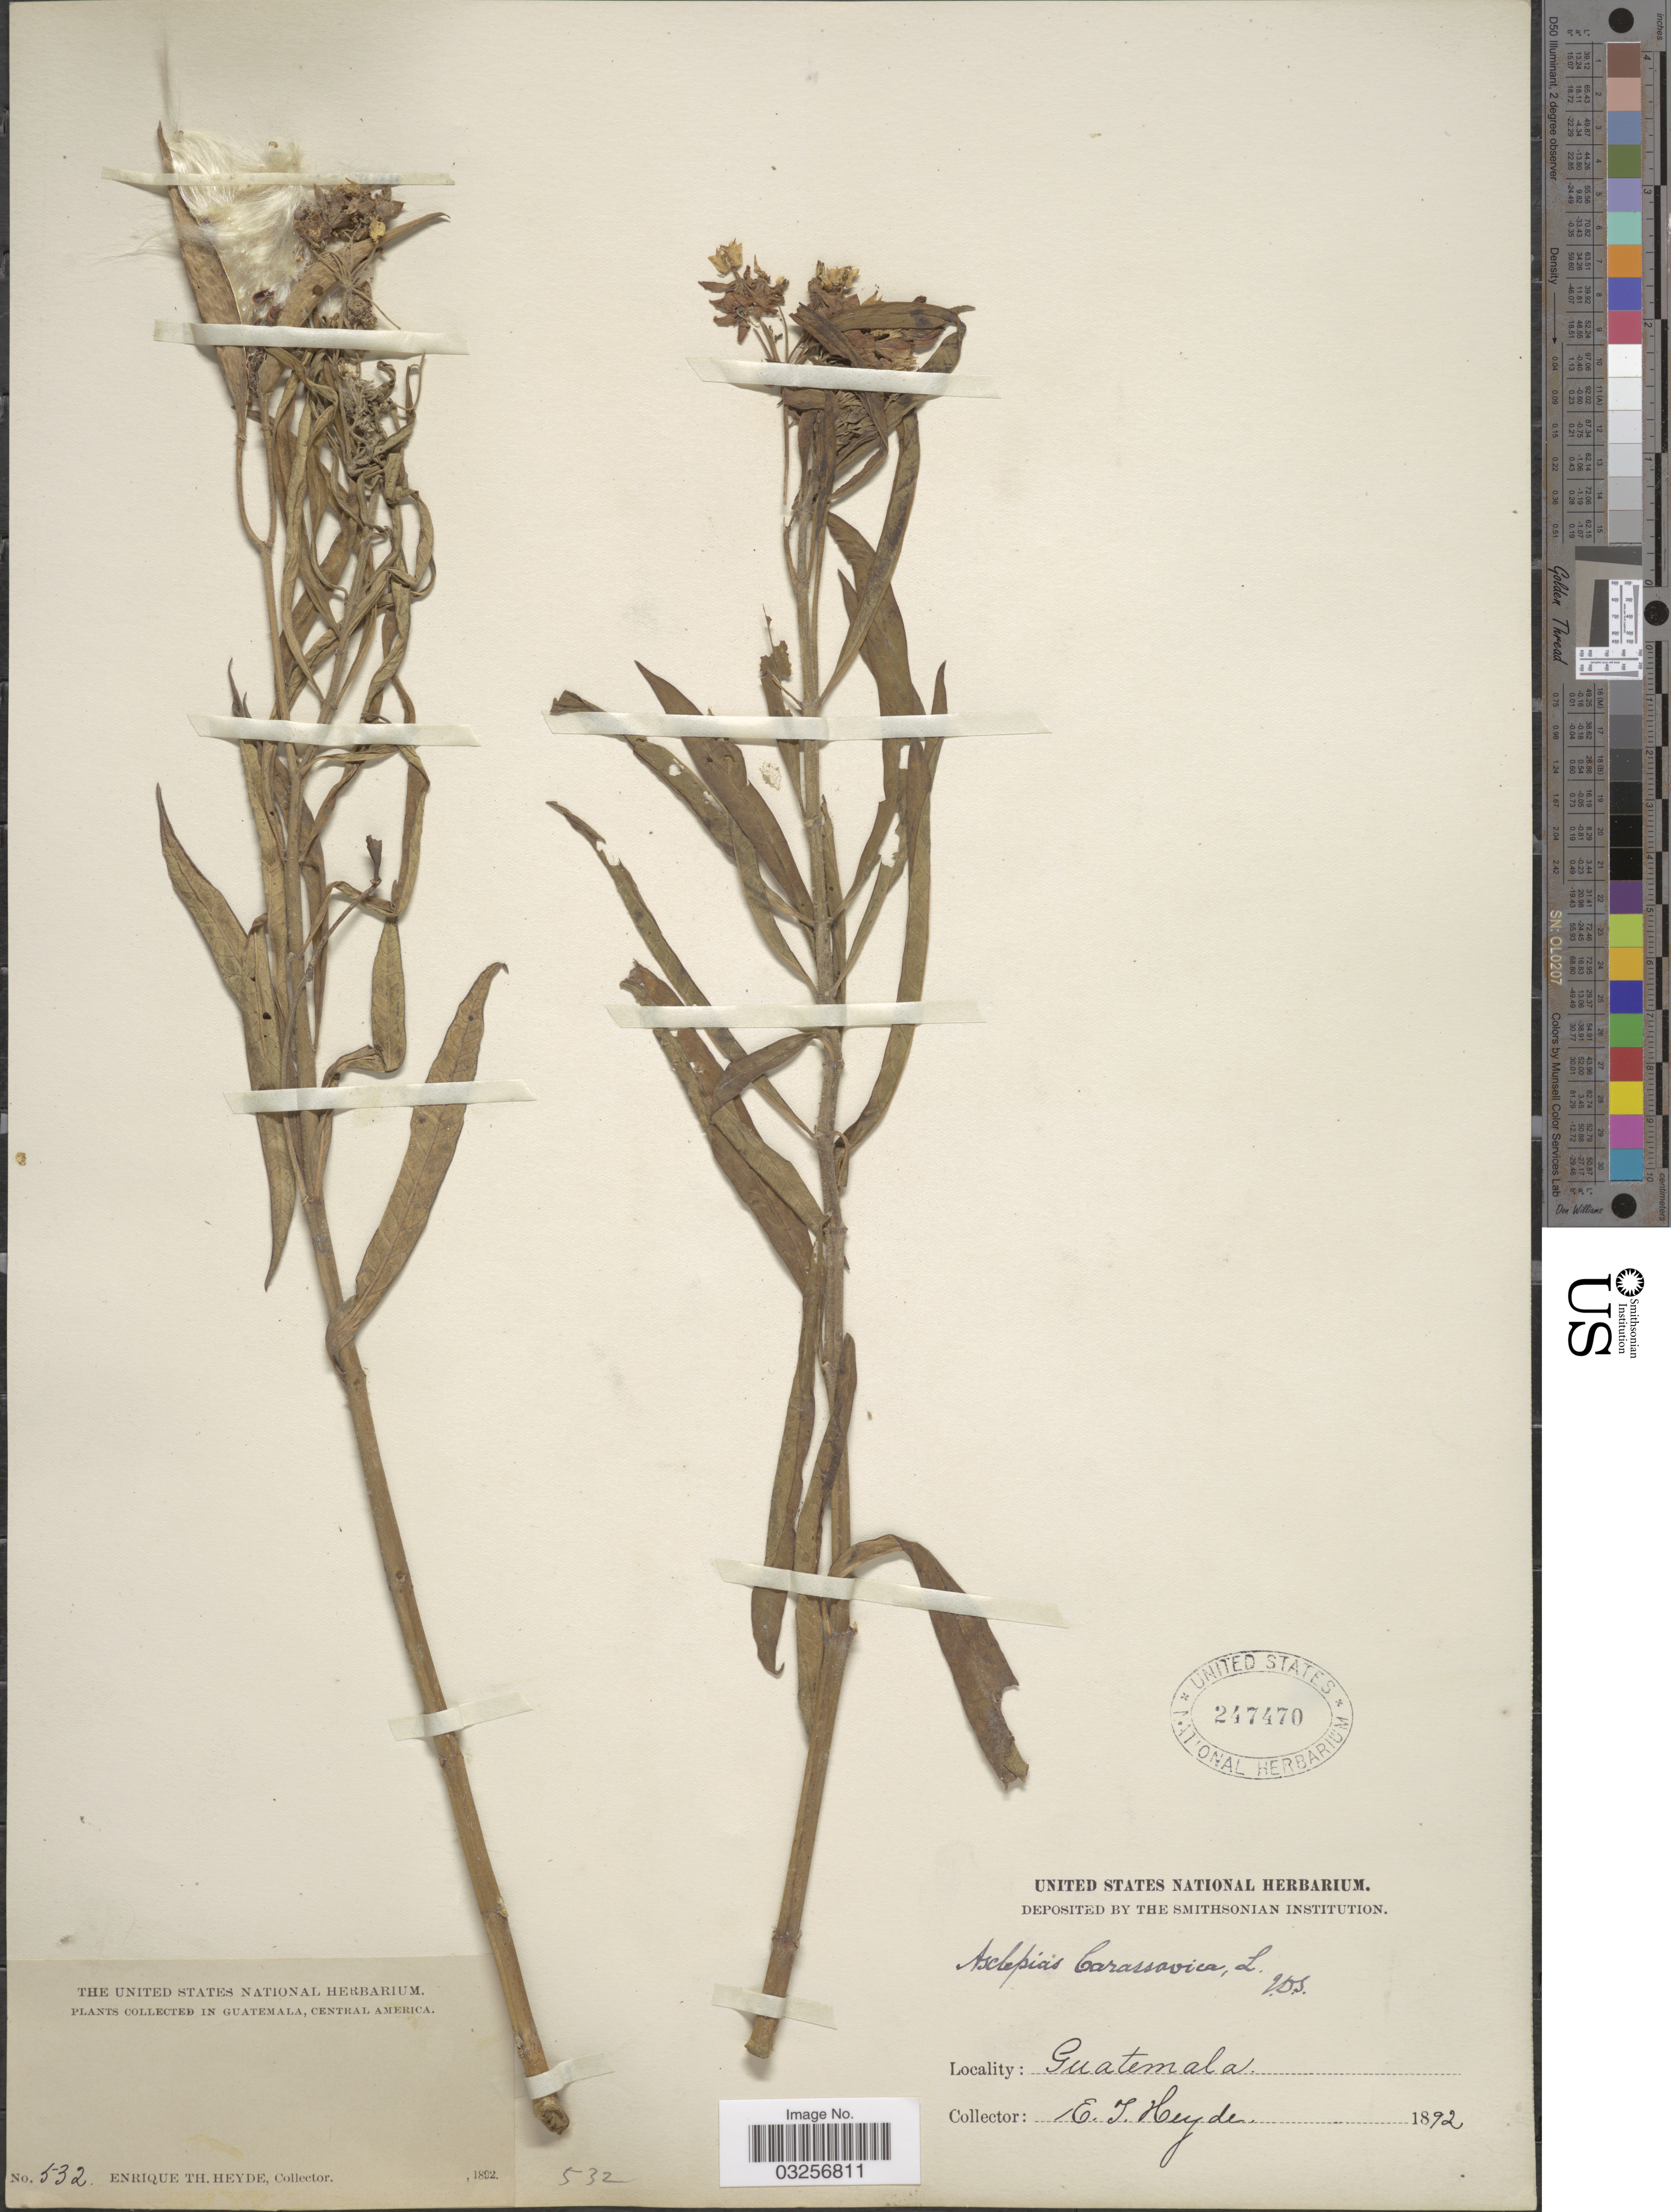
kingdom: Plantae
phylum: Tracheophyta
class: Magnoliopsida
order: Gentianales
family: Apocynaceae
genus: Asclepias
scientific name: Asclepias curassavica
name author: L.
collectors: E. T. Heyde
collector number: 532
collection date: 1892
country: Guatemala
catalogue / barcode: US 247470